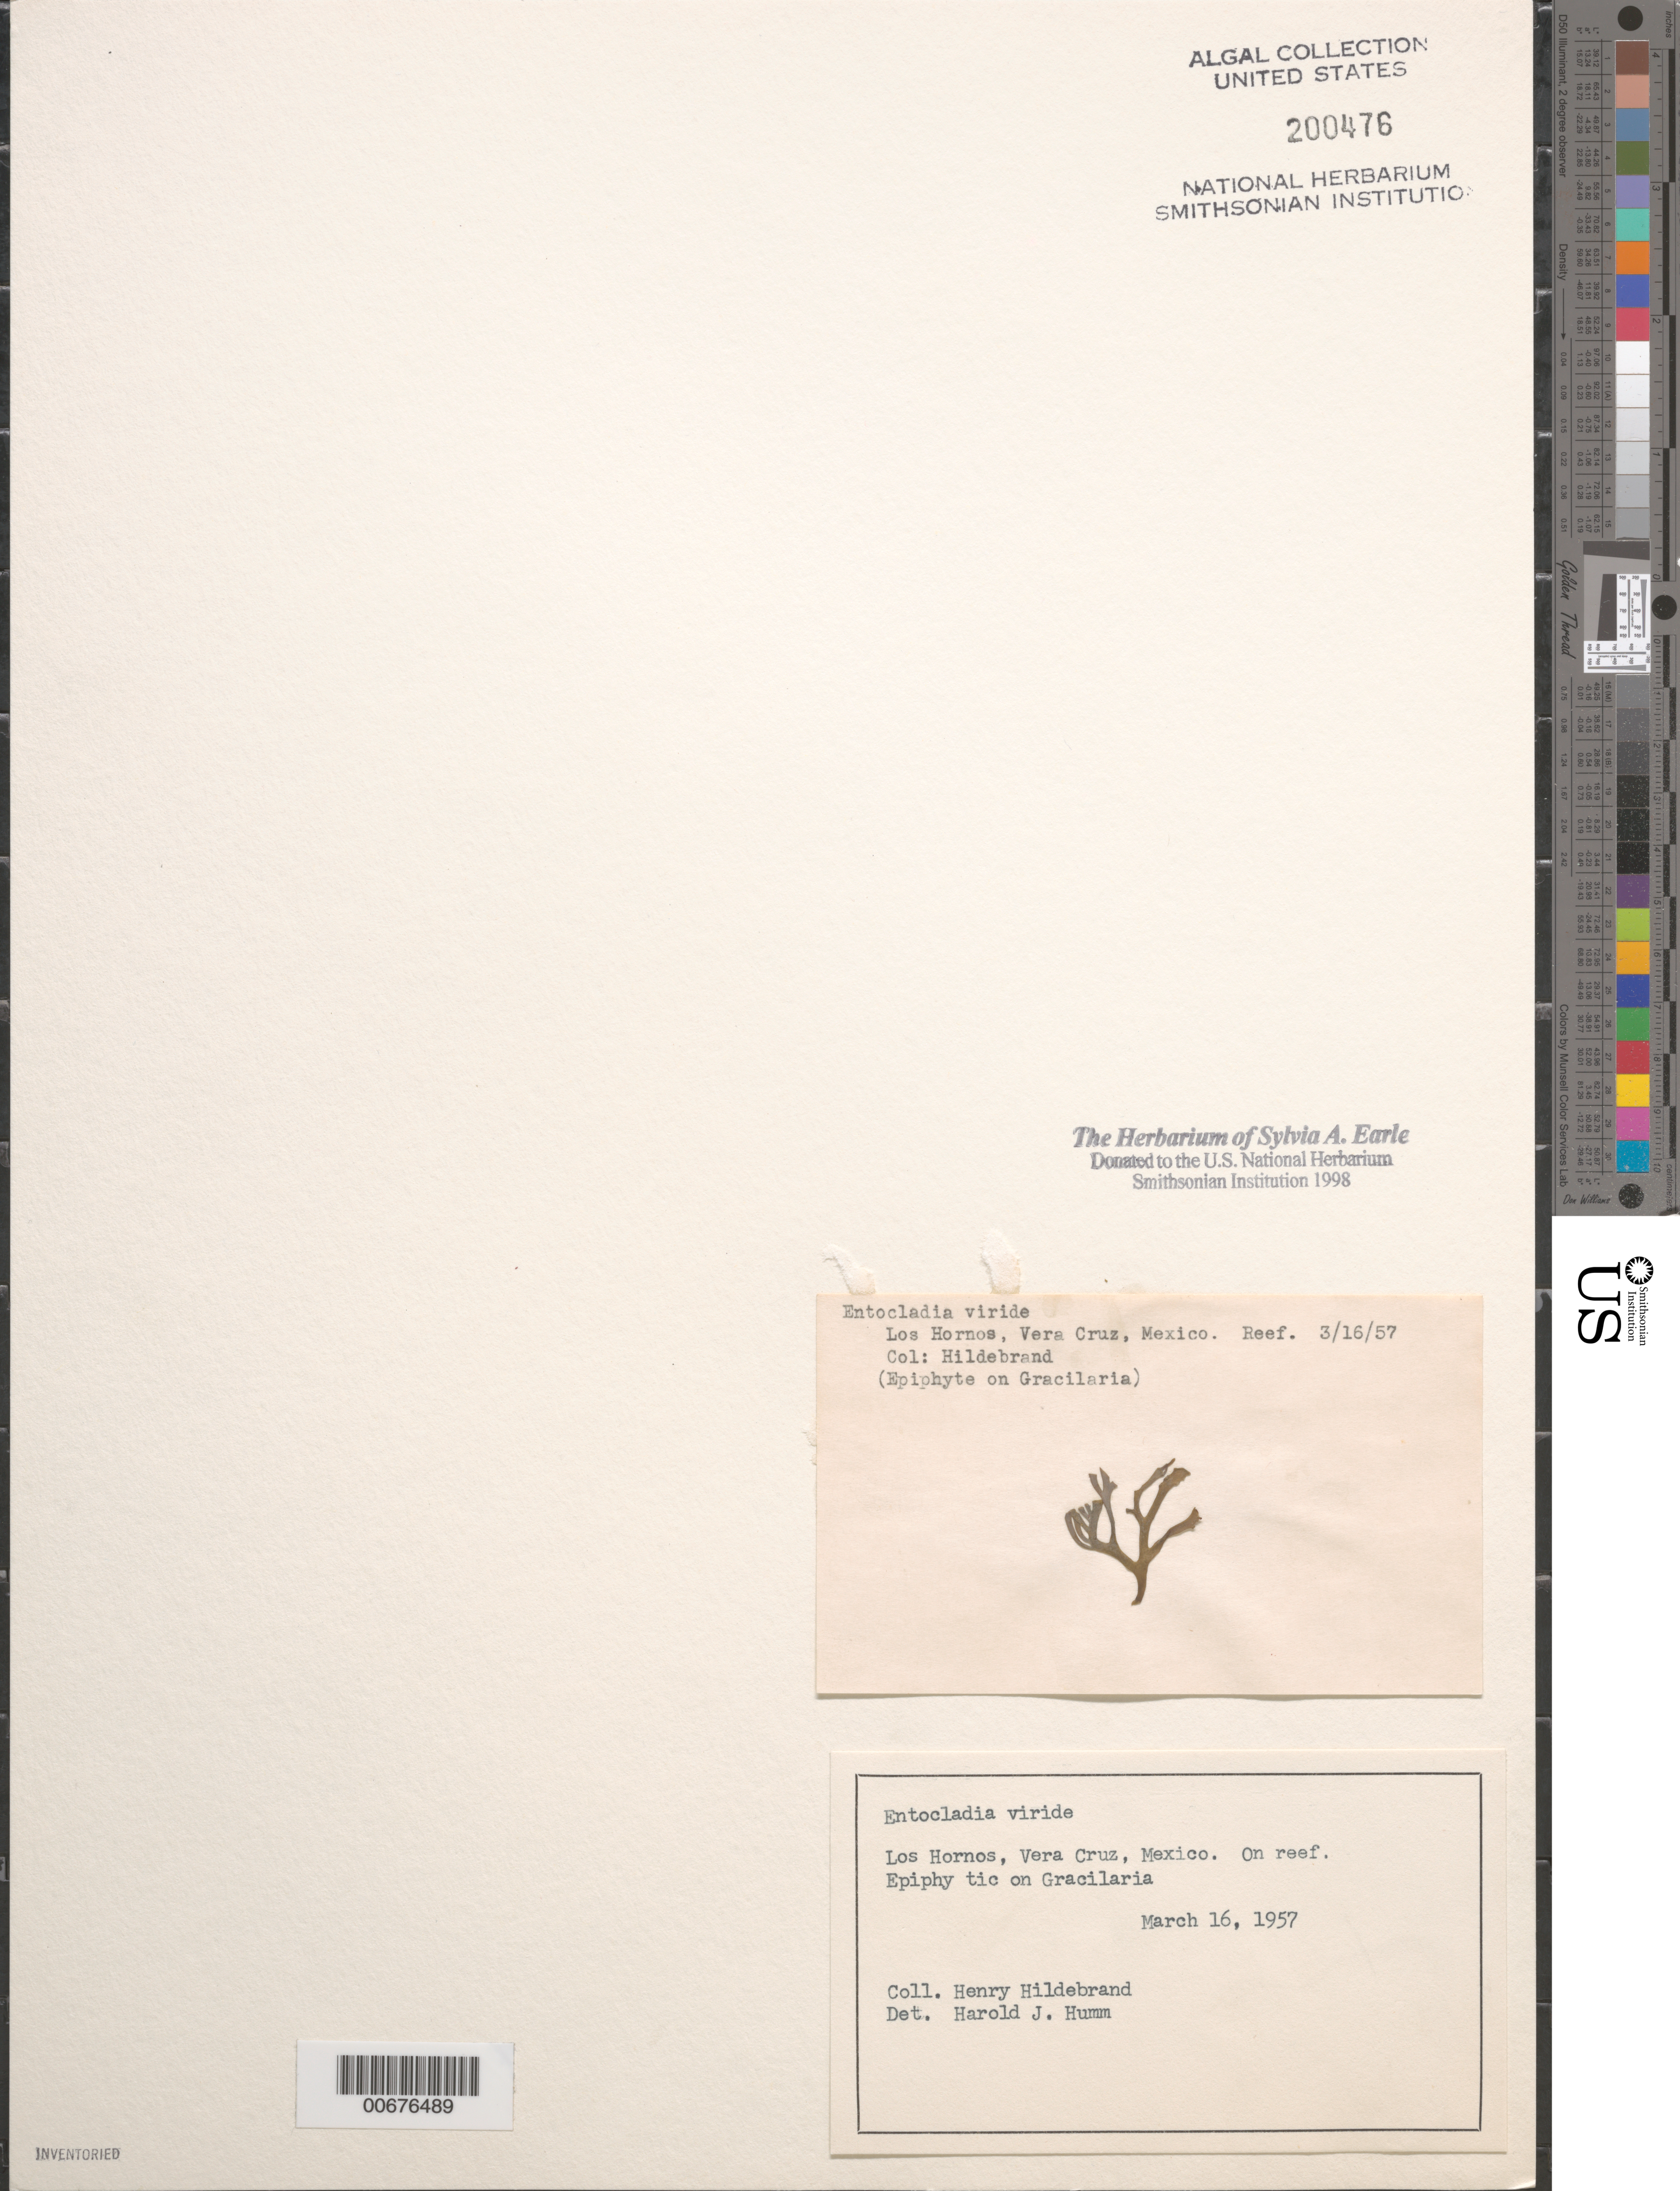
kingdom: Plantae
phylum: Chlorophyta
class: Ulvophyceae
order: Ulvales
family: Ulvellaceae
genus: Ulvella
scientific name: Ulvella viridis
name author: (Reinke) R. Nielsen et al.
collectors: H. Hildebrand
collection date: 1957-03-16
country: Mexico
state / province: Veracruz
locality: Los Hornos, Vera Cruz. On reef.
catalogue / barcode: US 200476